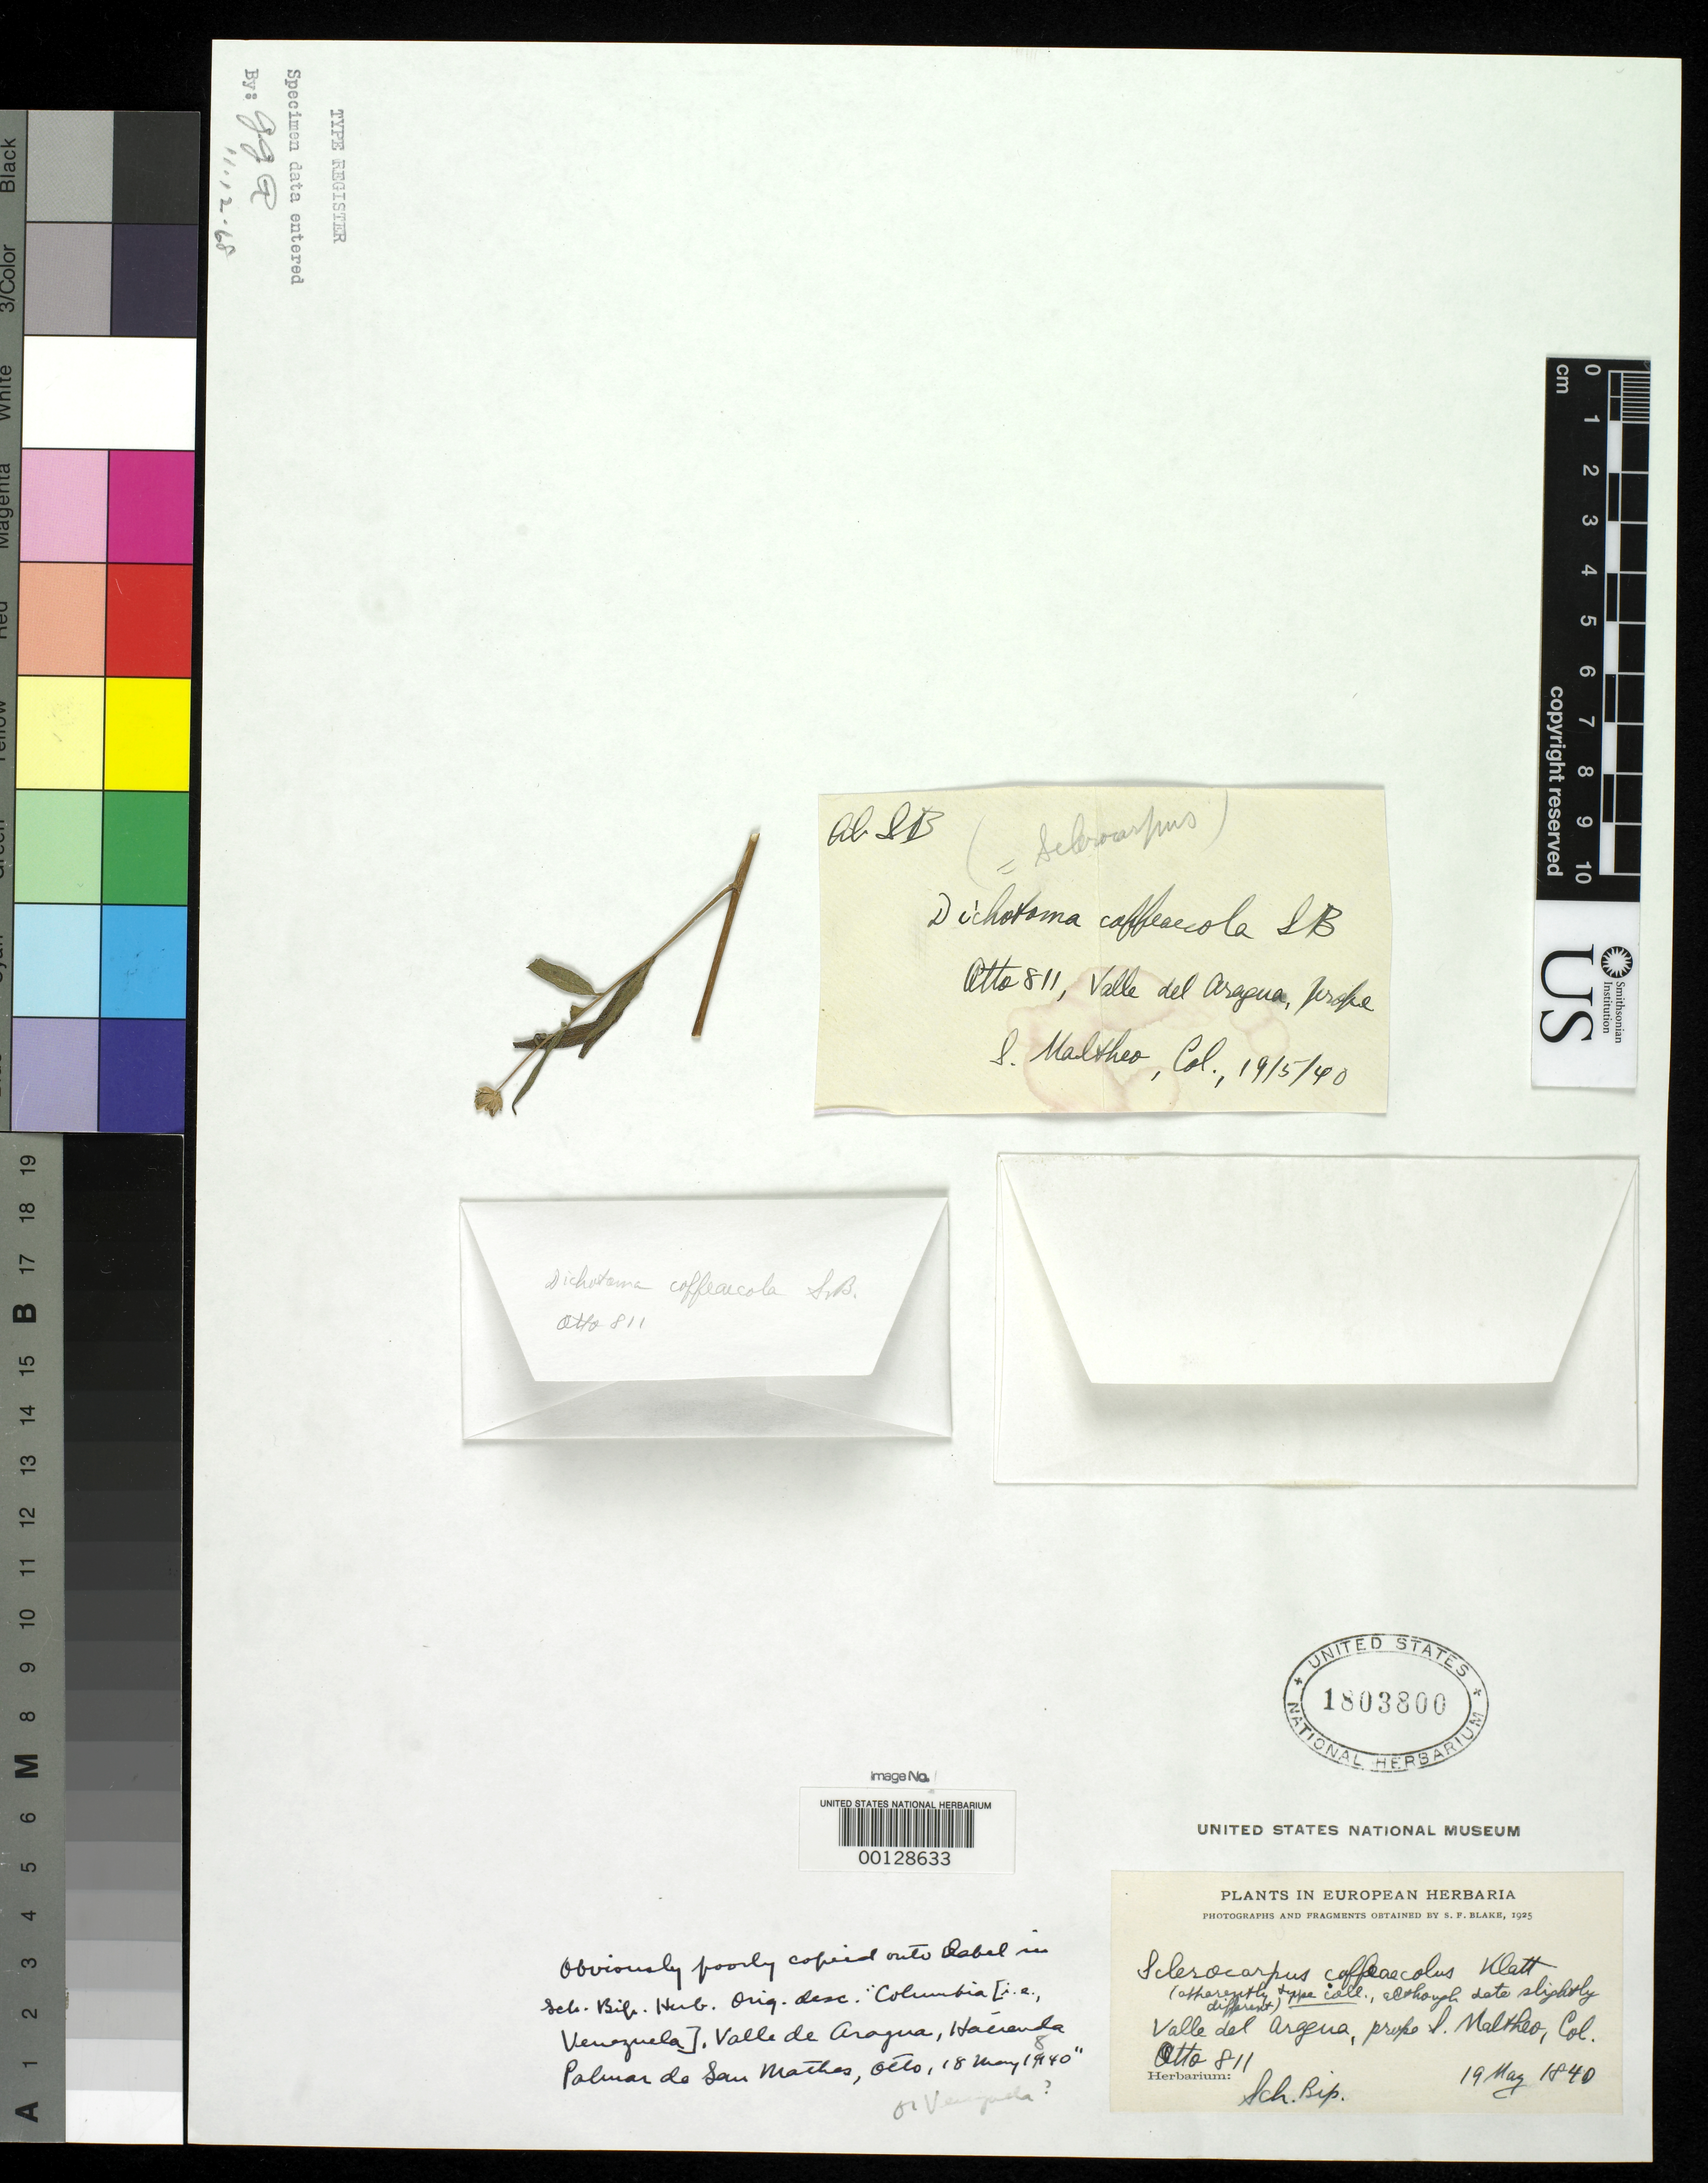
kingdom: Plantae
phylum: Tracheophyta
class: Magnoliopsida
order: Asterales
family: Asteraceae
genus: Sclerocarpus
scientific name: Sclerocarpus coffeicola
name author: Klatt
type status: Isosyntype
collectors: C. Otto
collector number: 811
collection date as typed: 18 May 1840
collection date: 1840-05-18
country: Venezuela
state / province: Aragua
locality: Valle de Aragua.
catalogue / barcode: US 1803800